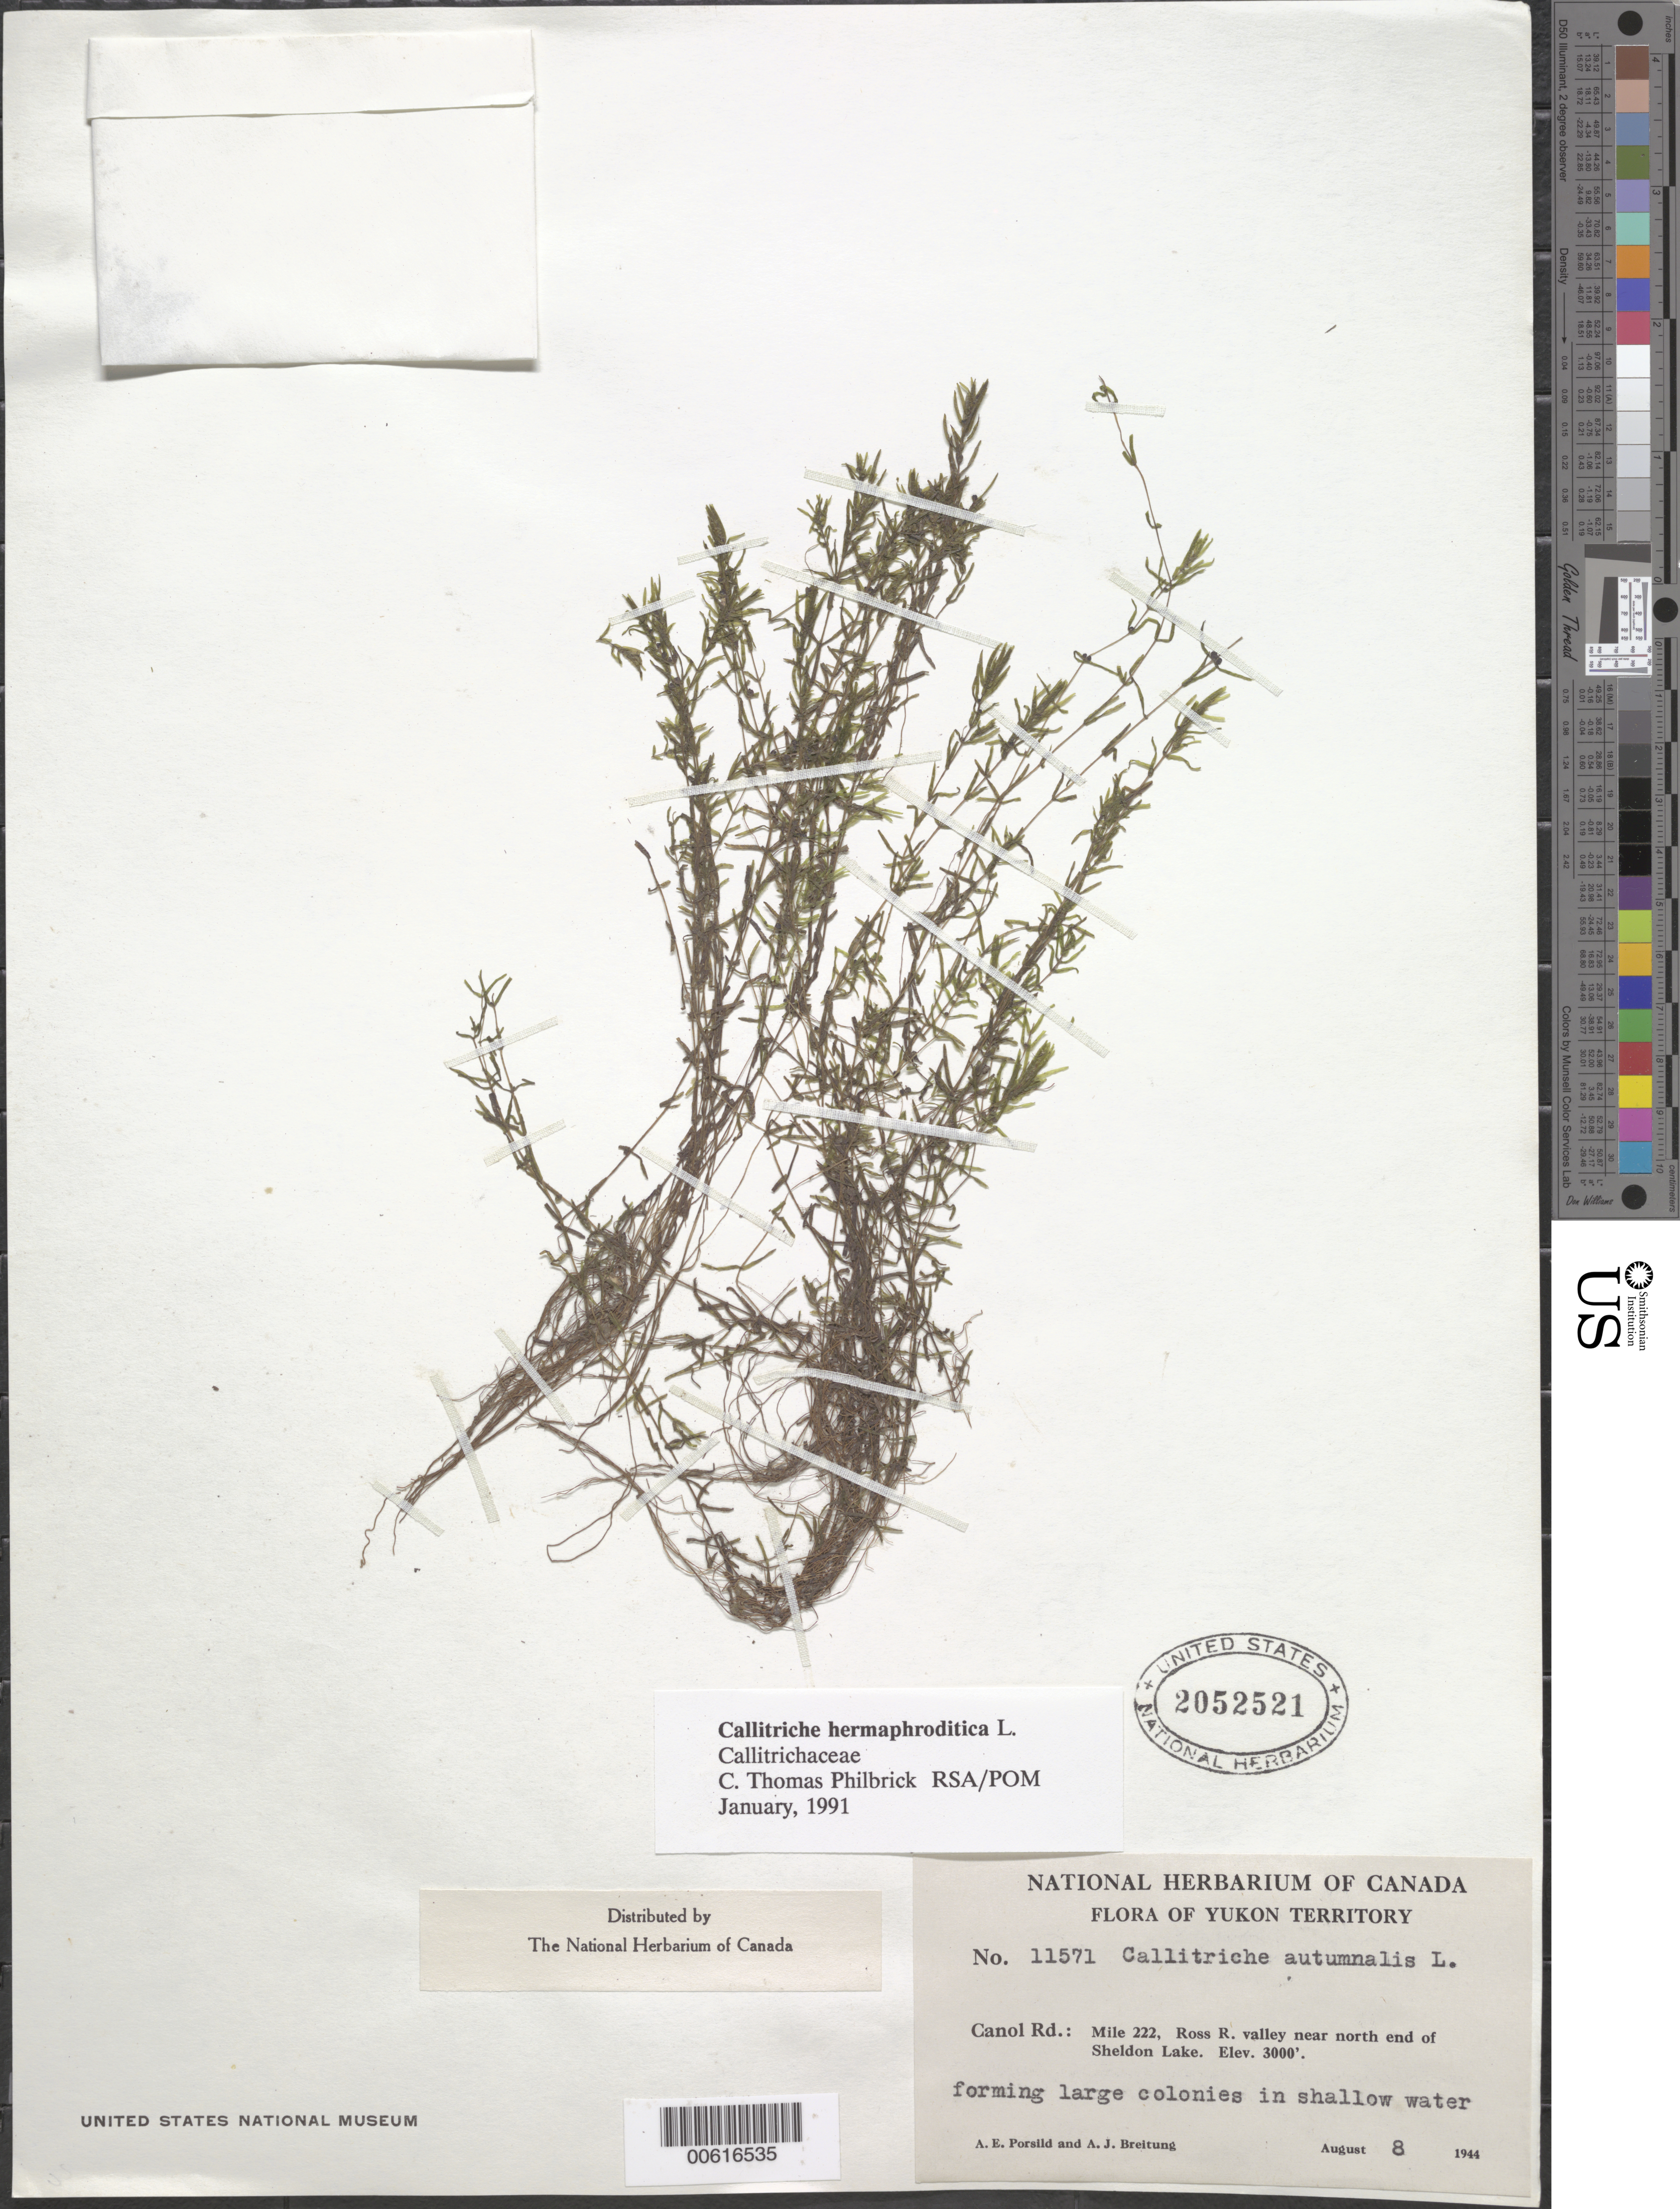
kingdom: Plantae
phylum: Tracheophyta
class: Magnoliopsida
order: Lamiales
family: Plantaginaceae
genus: Callitriche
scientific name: Callitriche hermaphroditica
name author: L.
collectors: A. E. Porsild & A. J. Breitung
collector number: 11571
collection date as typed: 08 Aug 1944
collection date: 1944-08-08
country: Canada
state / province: Yukon Territory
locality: Canol road, Ross River valley near north end of Sheldon Lake.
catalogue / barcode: US 2052521